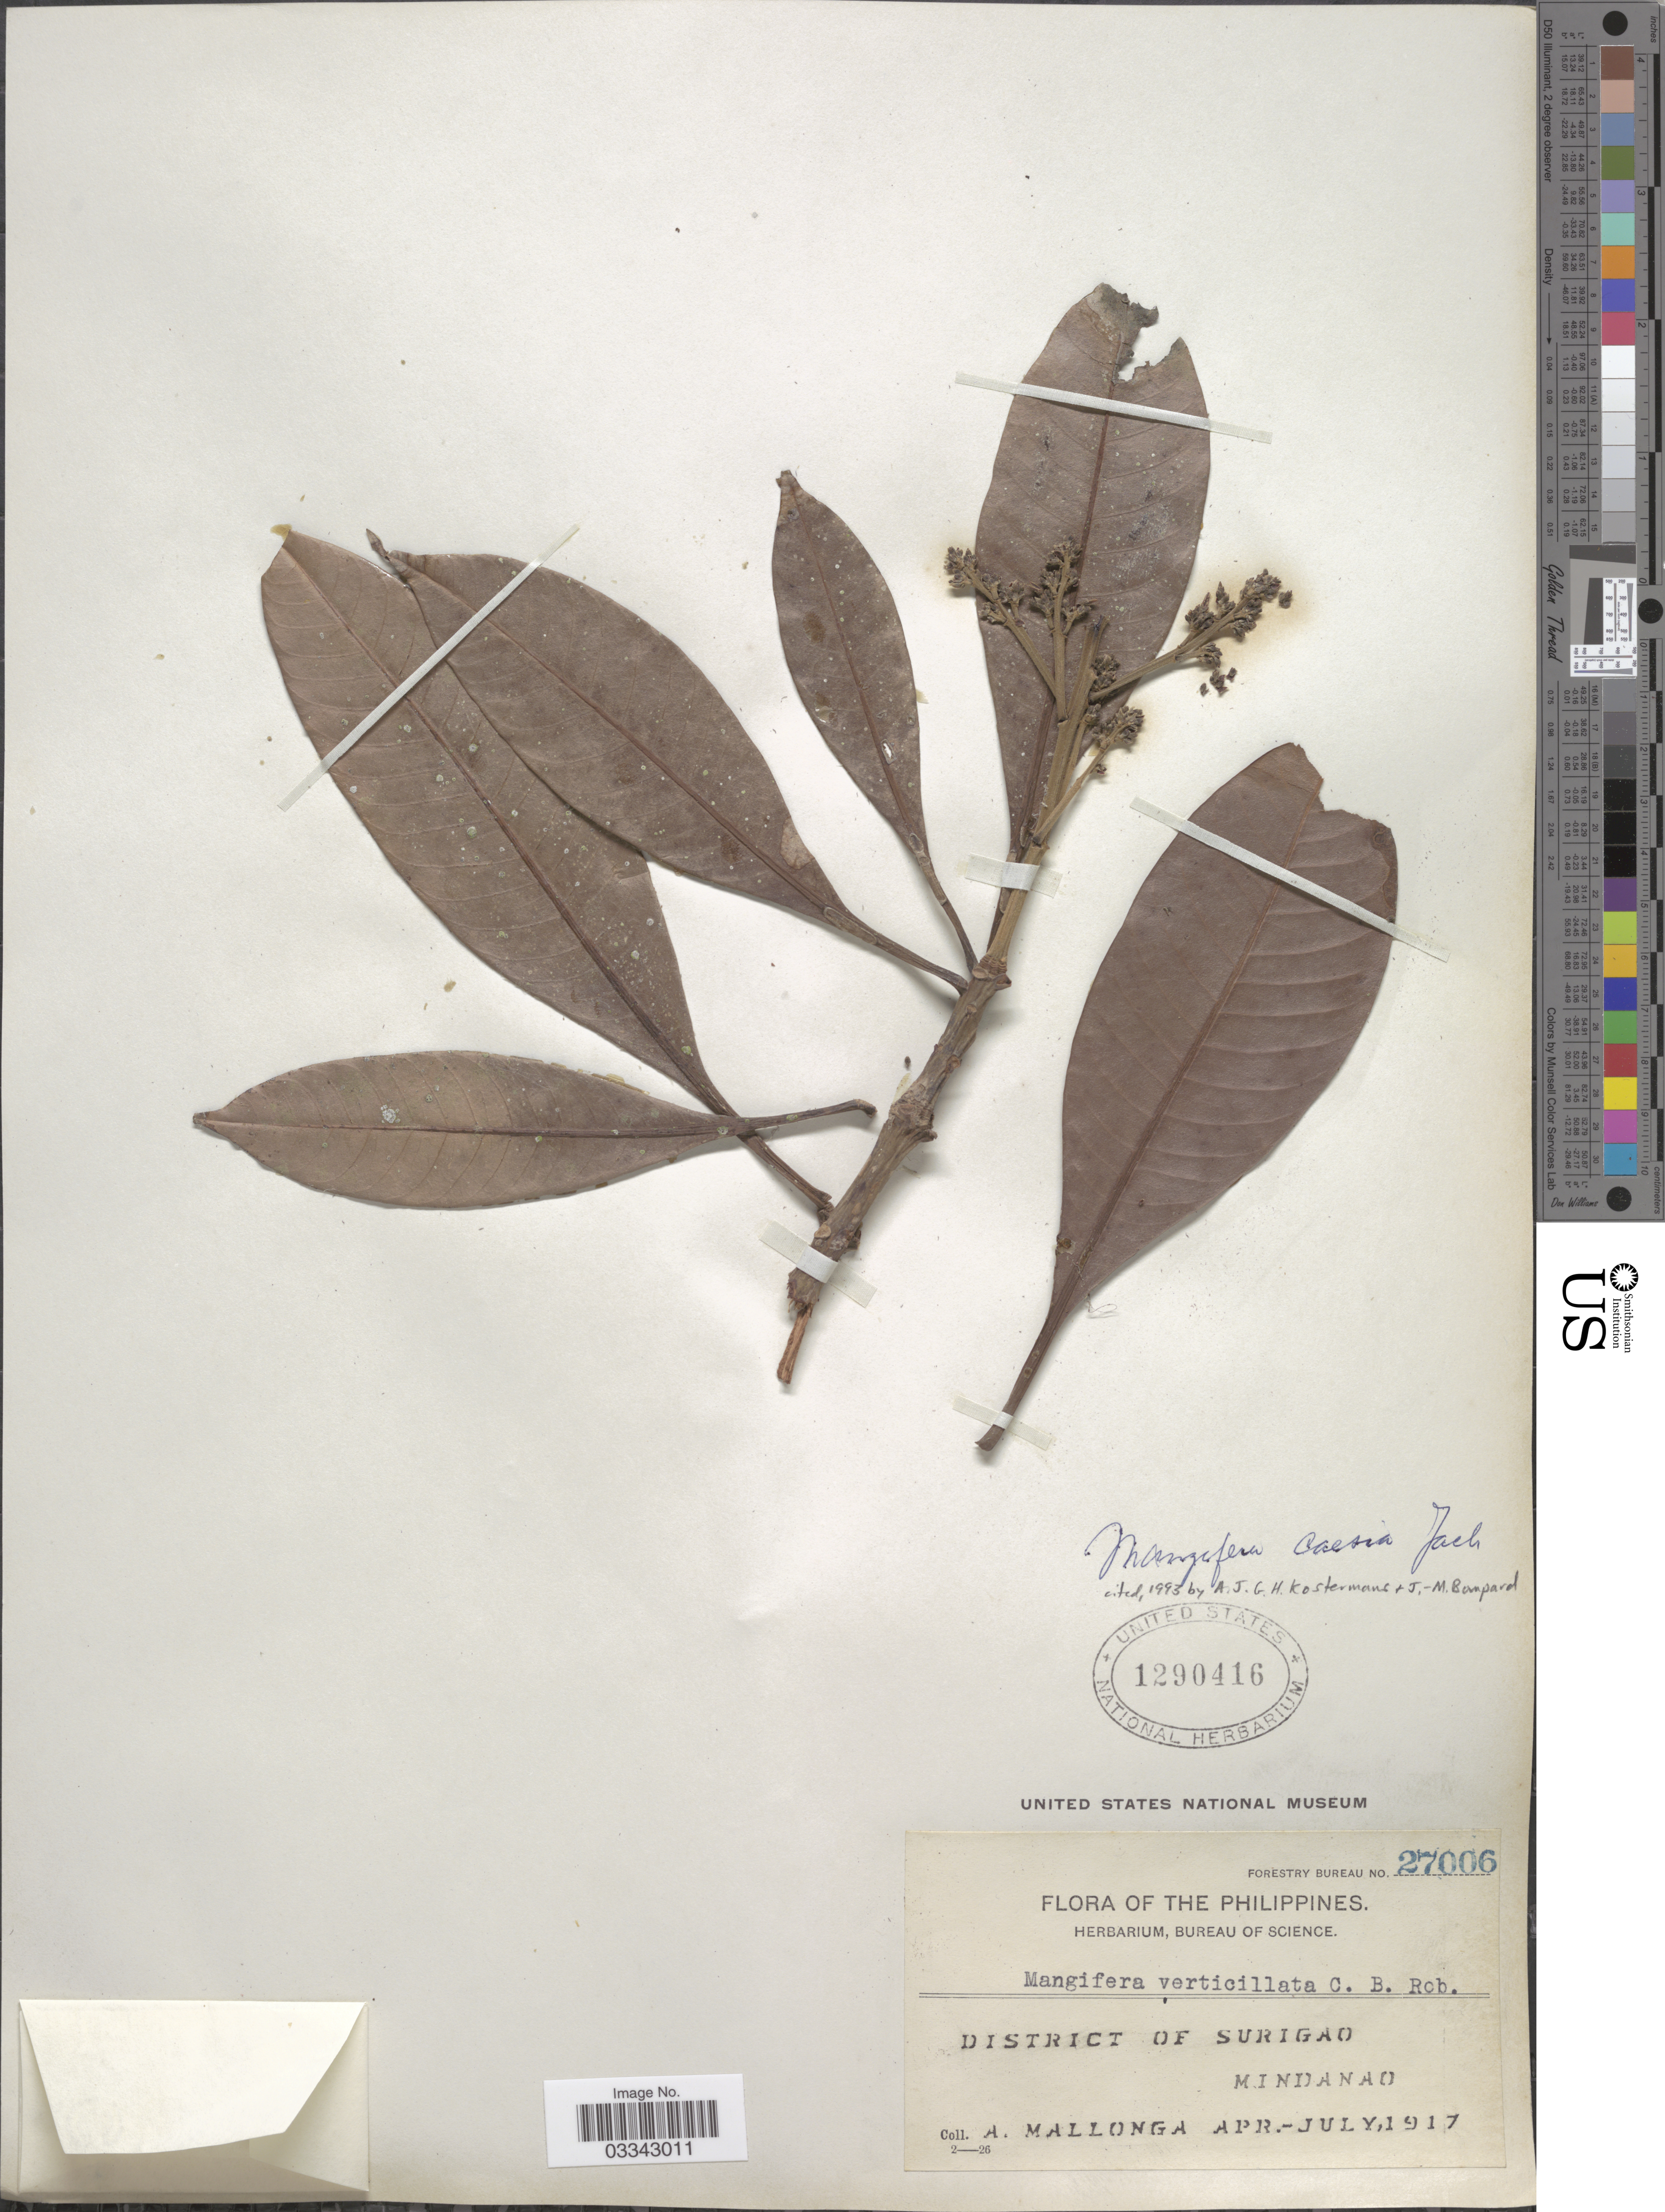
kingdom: Plantae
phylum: Tracheophyta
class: Magnoliopsida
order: Sapindales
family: Anacardiaceae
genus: Mangifera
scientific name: Mangifera caesia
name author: Jack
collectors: A. Mallonga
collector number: Forestry Bureau 27006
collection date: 1917-04/1917-07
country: Philippines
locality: District of Surigao. Mindanao.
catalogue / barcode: US 1290416